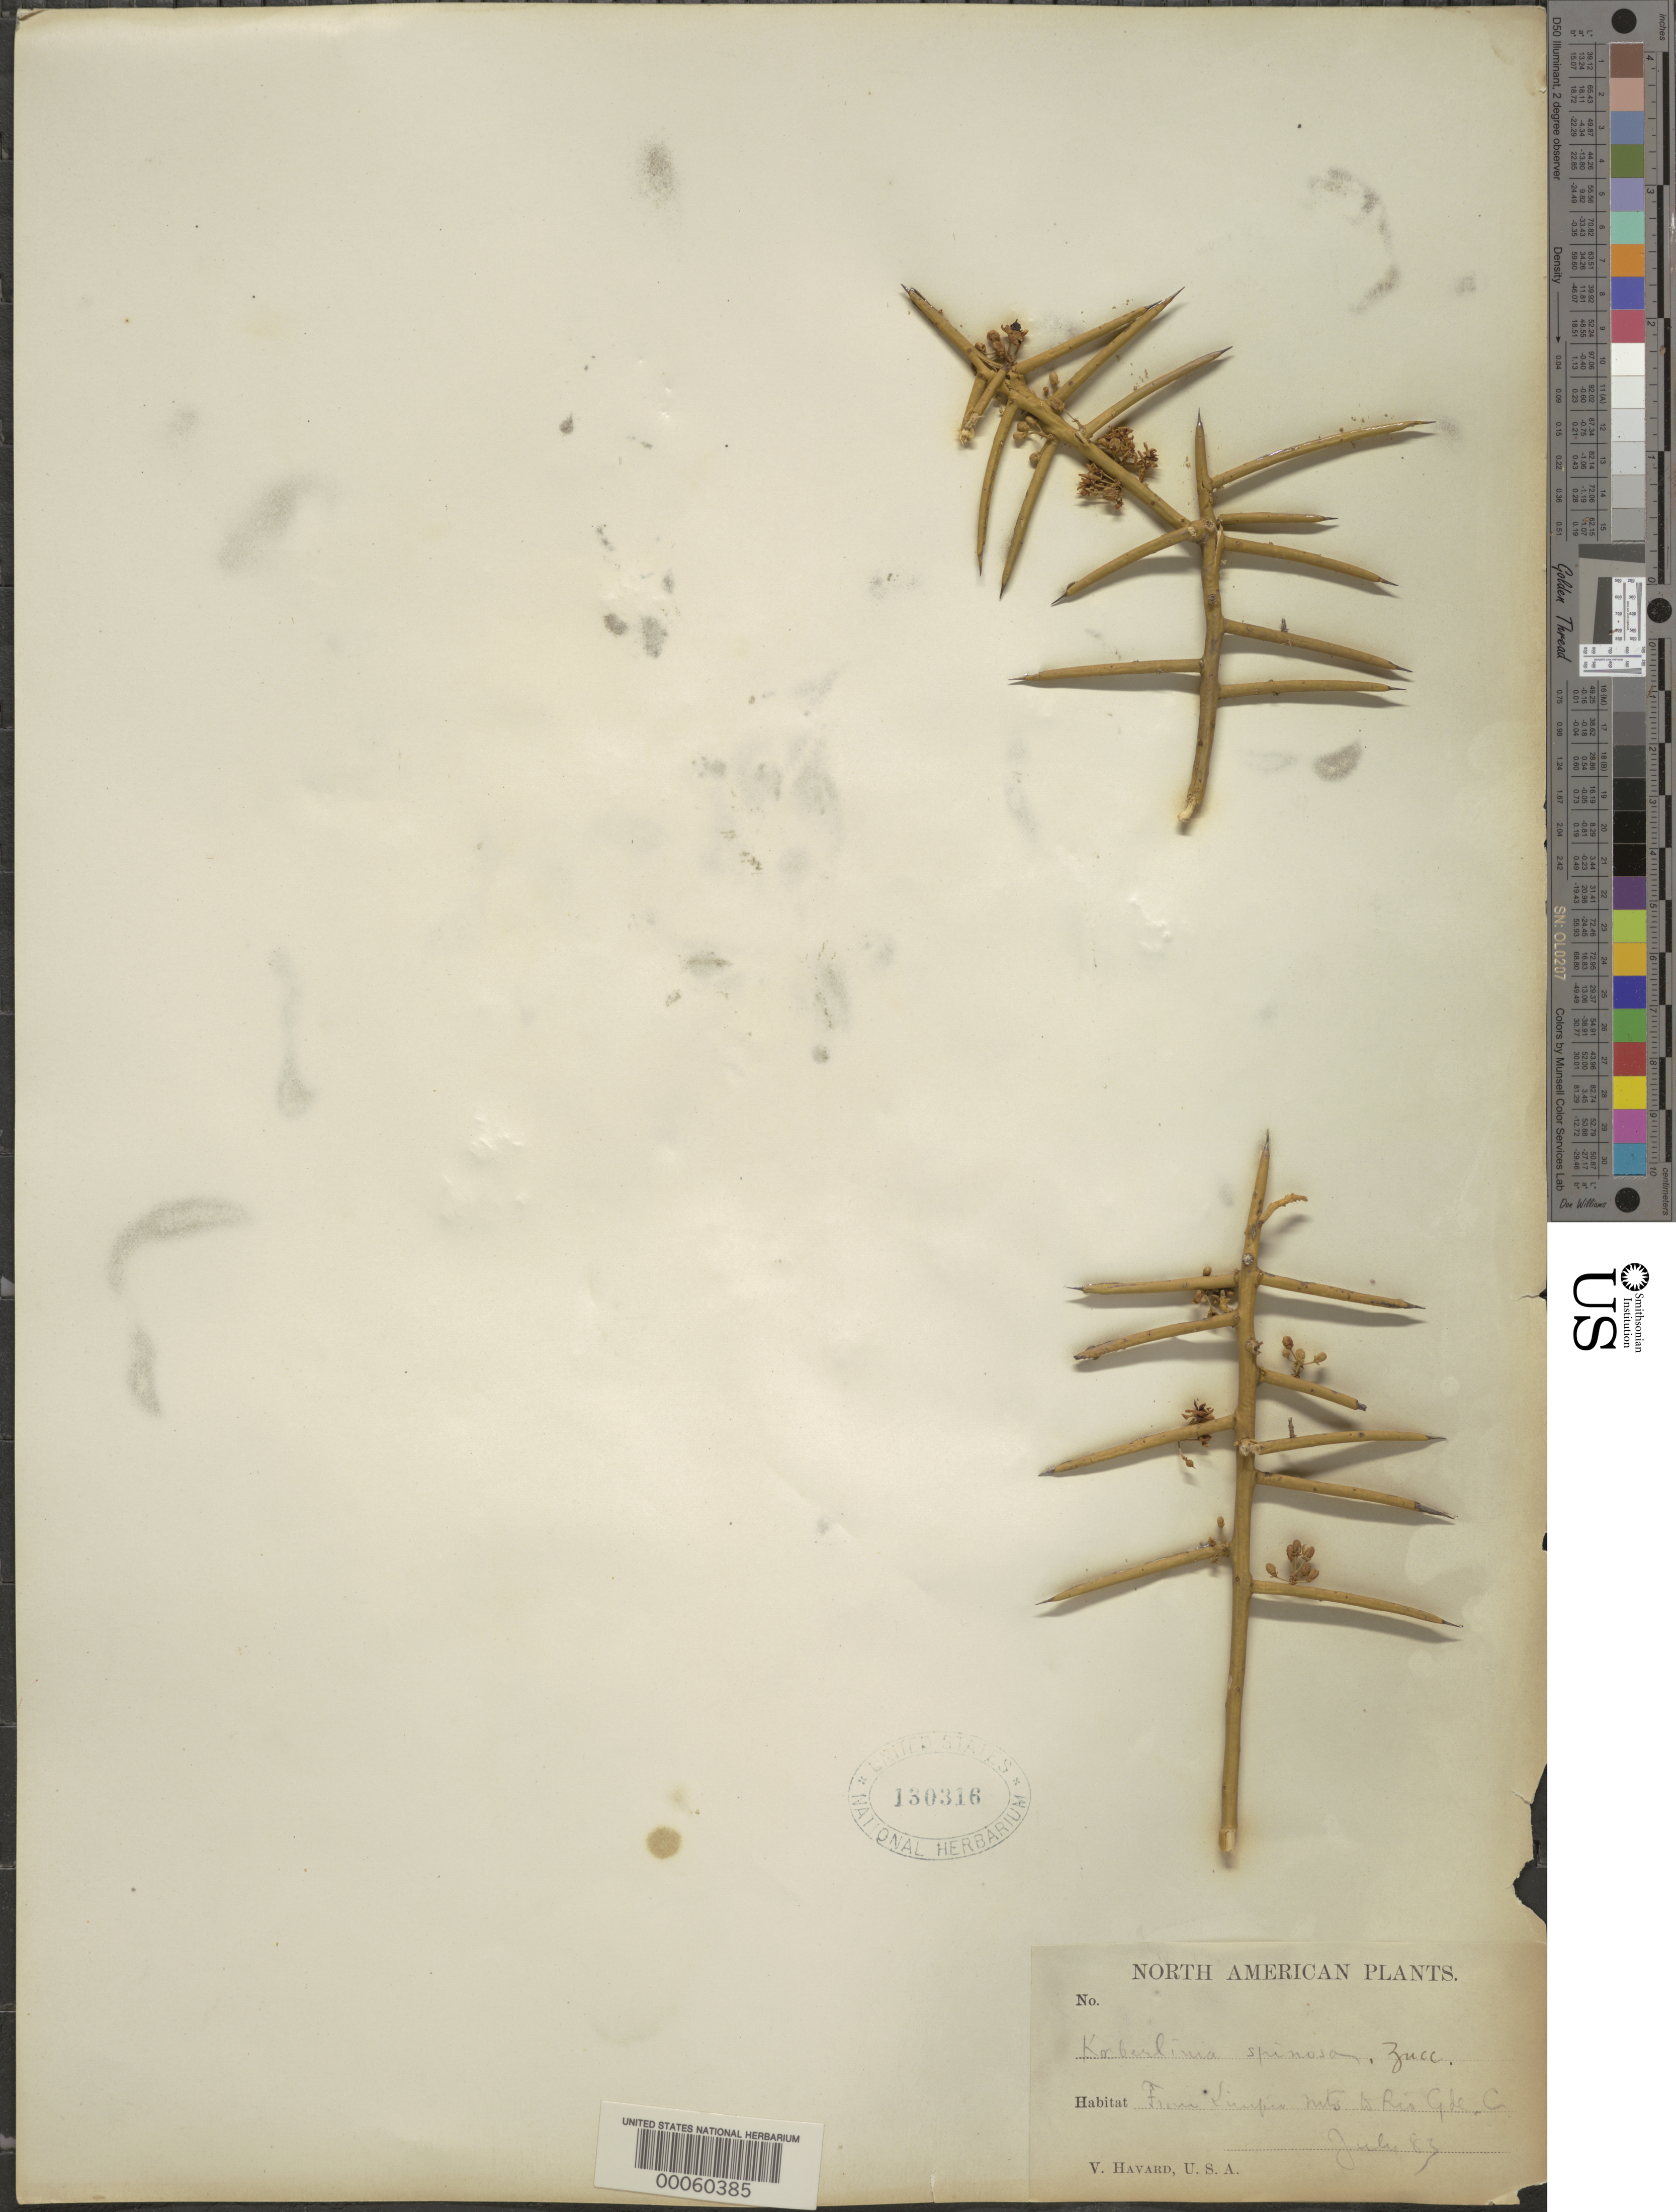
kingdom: Plantae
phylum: Tracheophyta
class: Magnoliopsida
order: Brassicales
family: Koeberliniaceae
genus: Koeberlinia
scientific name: Koeberlinia spinosa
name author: Zucc.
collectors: V. Havard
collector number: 263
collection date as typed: Jul 1883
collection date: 1883-07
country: United States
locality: From Limpia Mtns. to Rio Grande C.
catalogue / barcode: US 130316